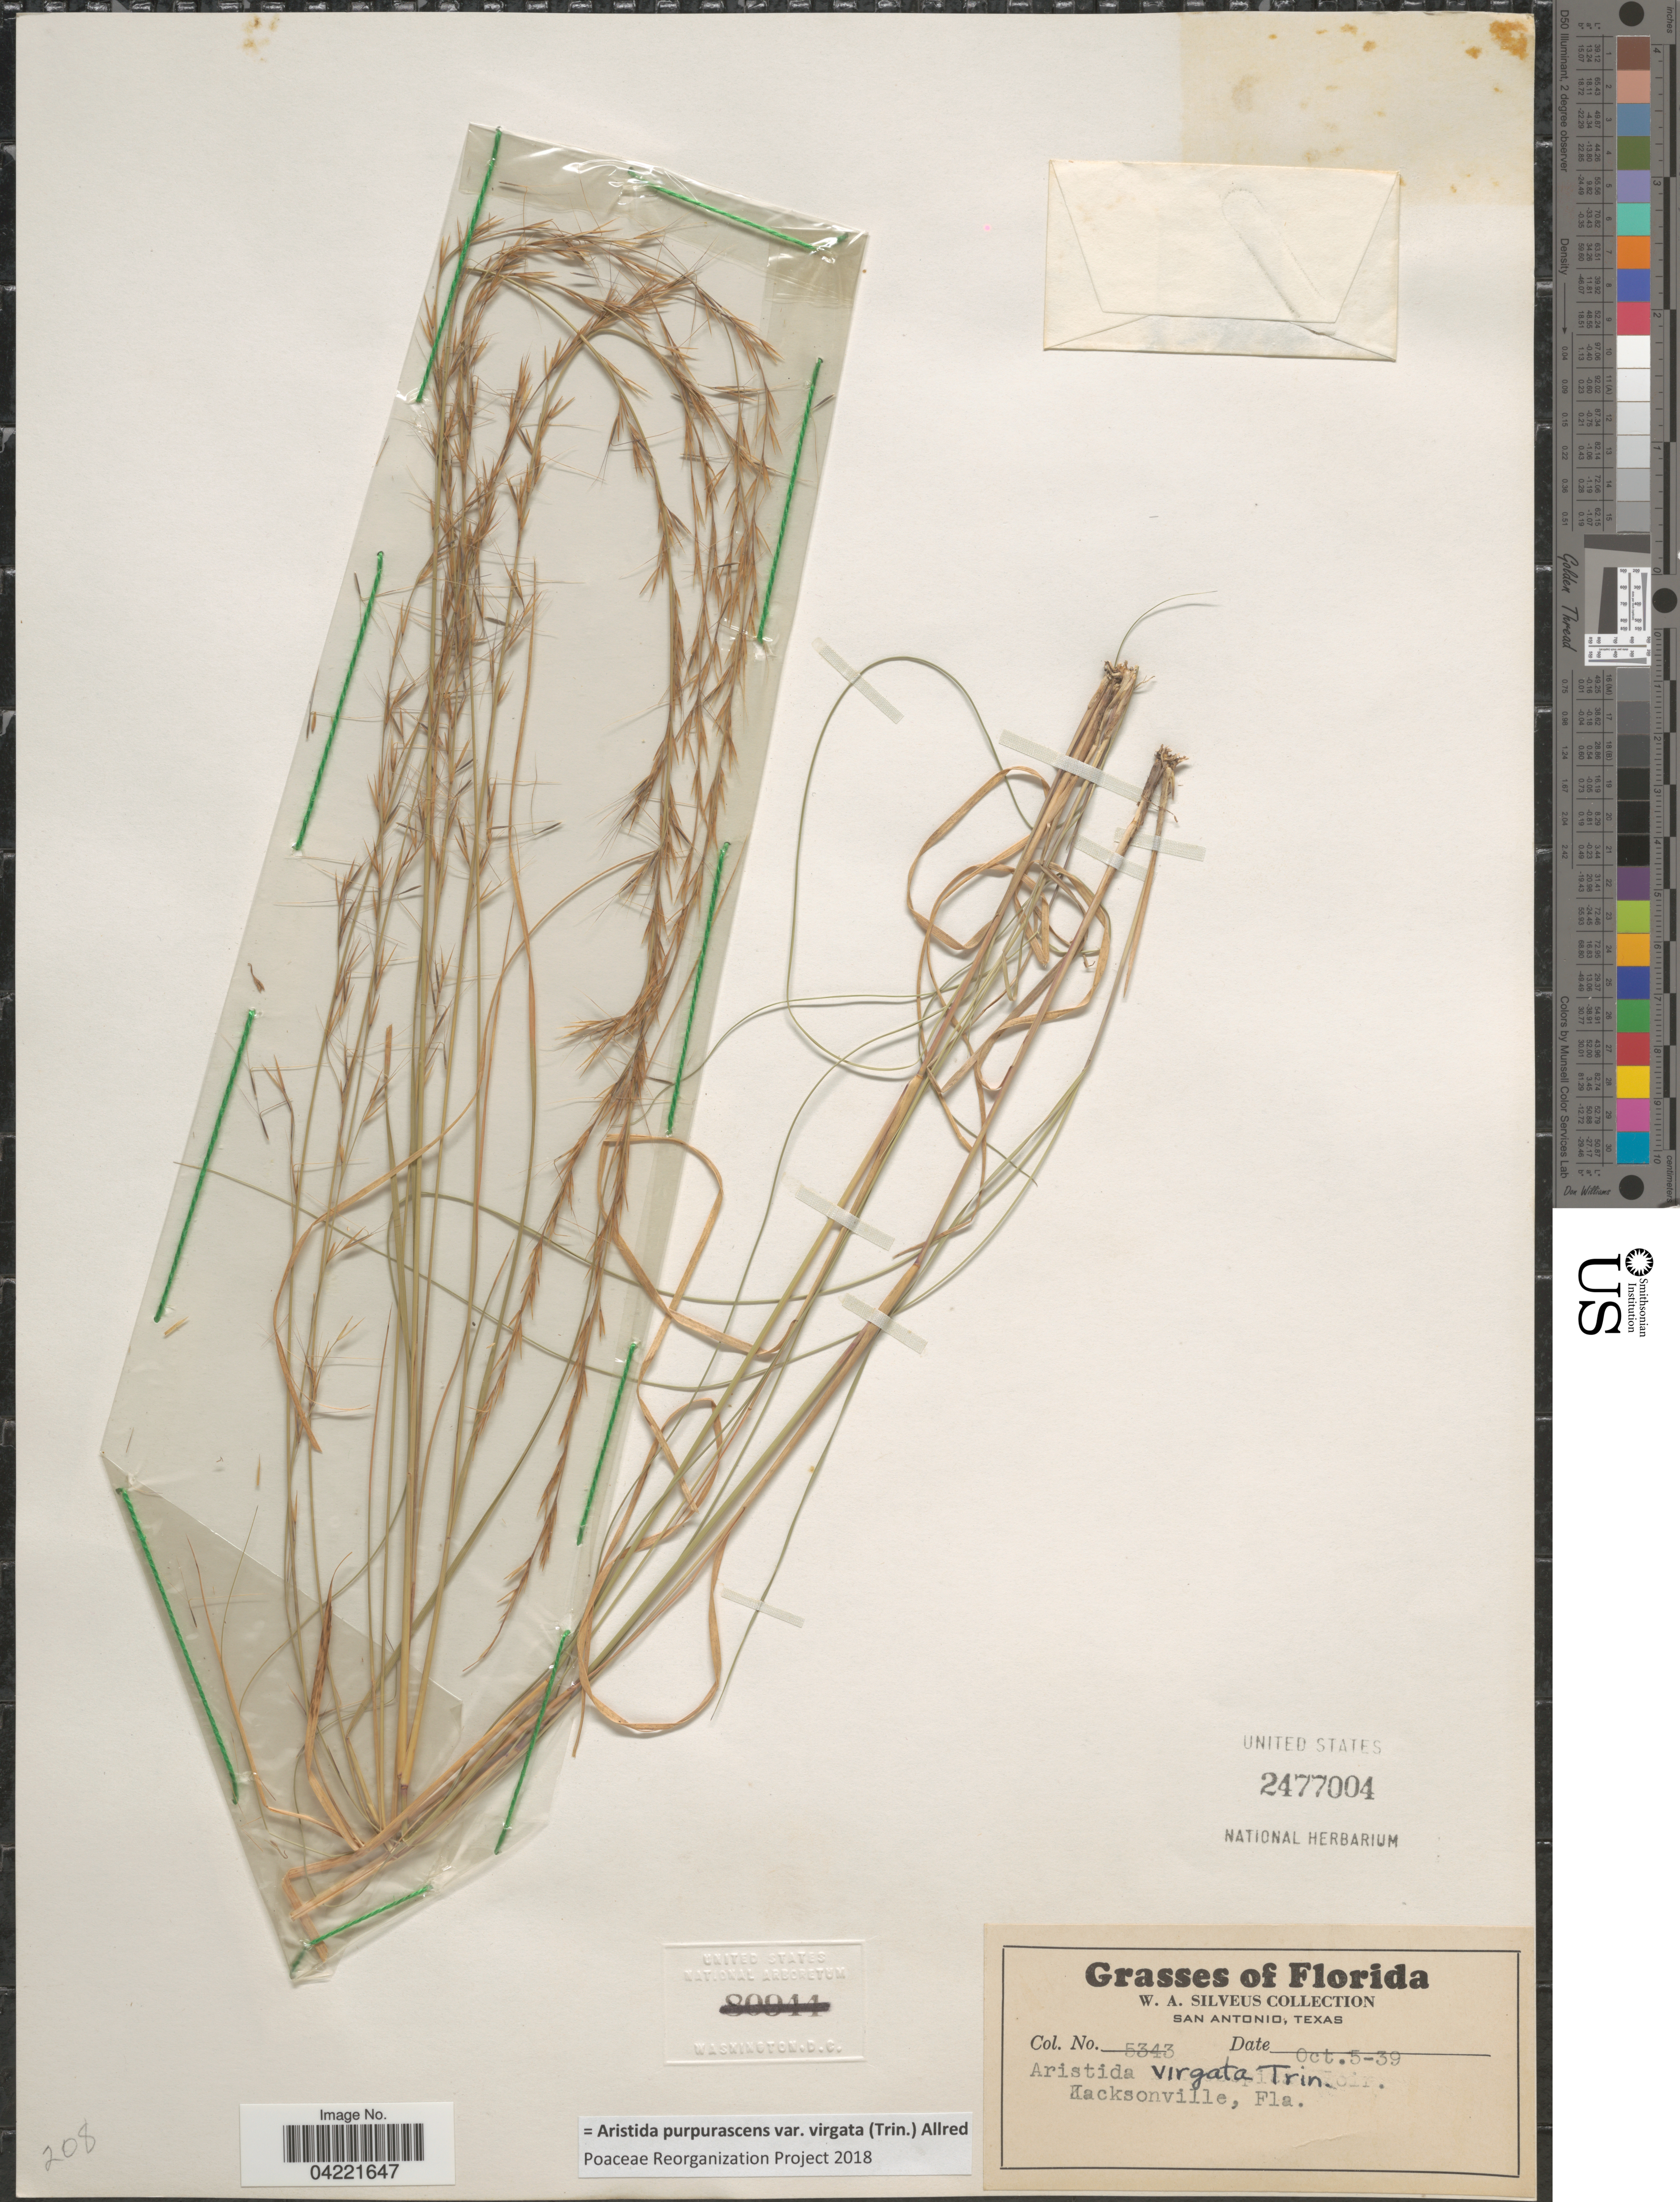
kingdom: Plantae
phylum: Tracheophyta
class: Liliopsida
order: Poales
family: Poaceae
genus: Aristida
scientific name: Aristida purpurascens var. virgata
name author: (Trin.) Allred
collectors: W. Silveus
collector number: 5343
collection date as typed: Transcribed d/m/y: 5/10/39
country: United States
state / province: Florida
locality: Jacksonville.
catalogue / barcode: US 2477004